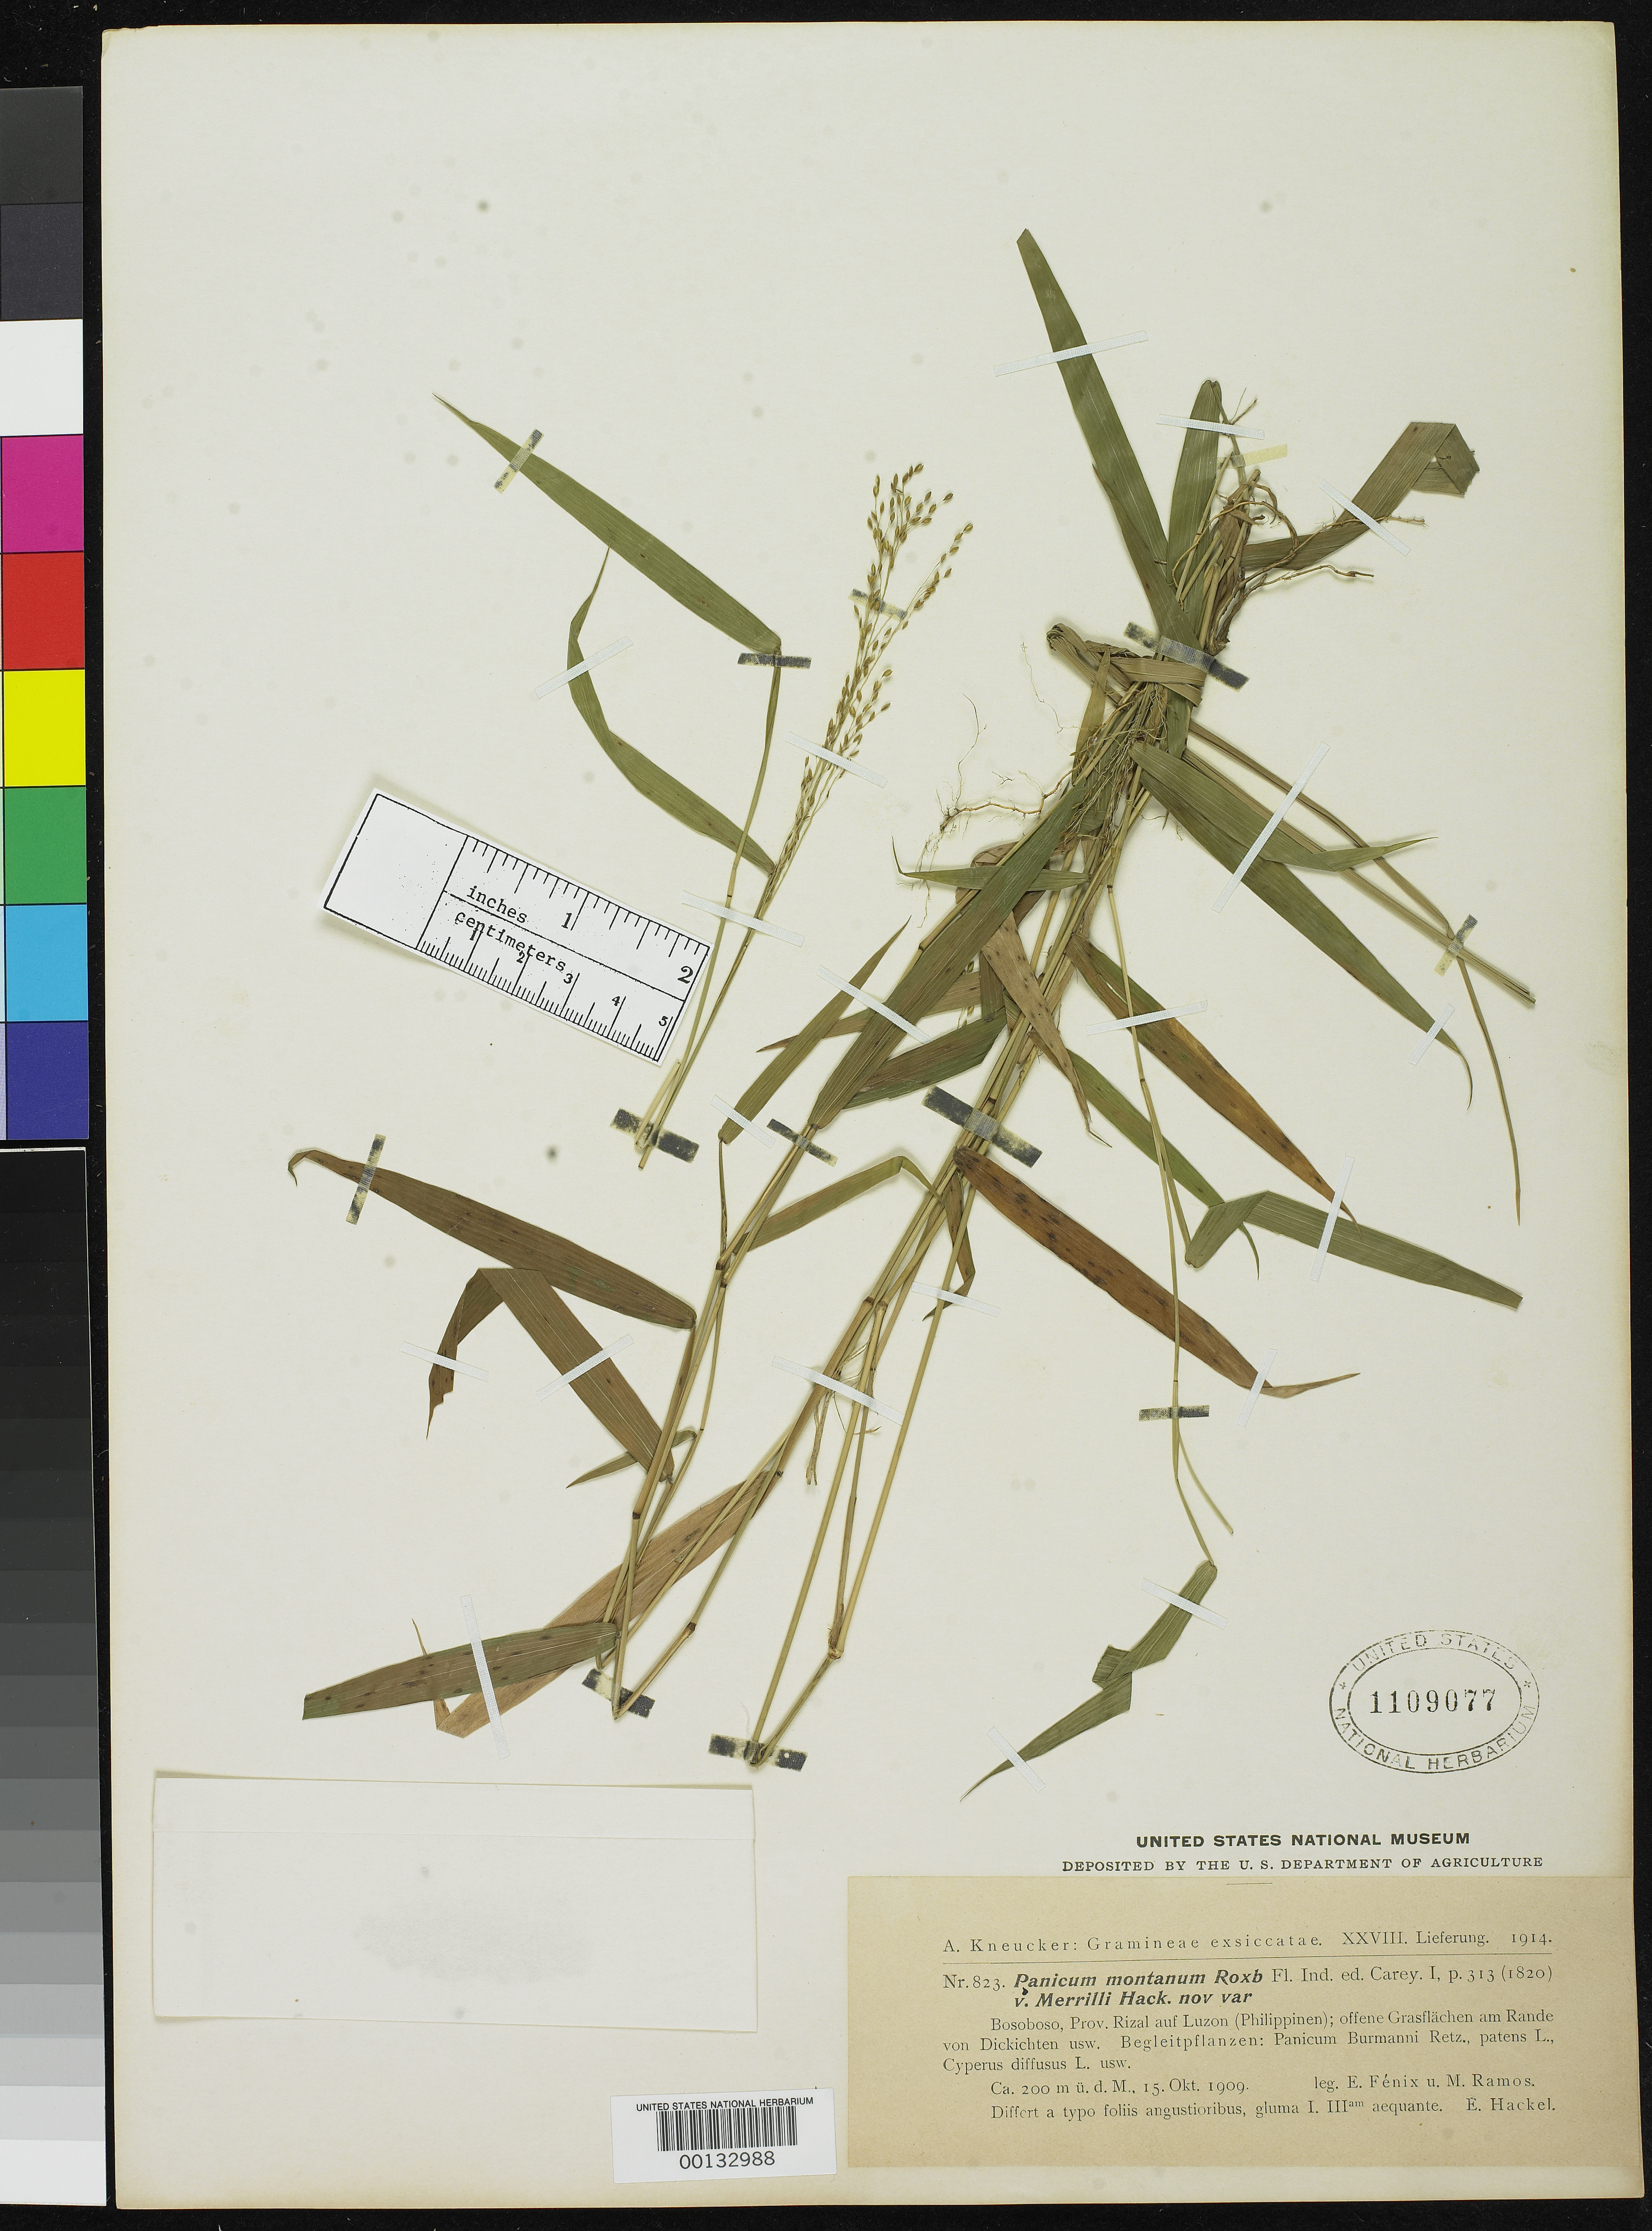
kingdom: Plantae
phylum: Tracheophyta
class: Liliopsida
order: Poales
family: Poaceae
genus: Panicum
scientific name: Panicum montanum var. merrilli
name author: Hack. in Kneuck.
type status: Type Collection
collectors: E. Fénix & M. Ramos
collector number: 823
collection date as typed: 15 Oct 1909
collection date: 1909-10-15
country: Philippines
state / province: Calabarzon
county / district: Rizal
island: Luzon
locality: Bosoboso.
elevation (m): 200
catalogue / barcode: US 1109077